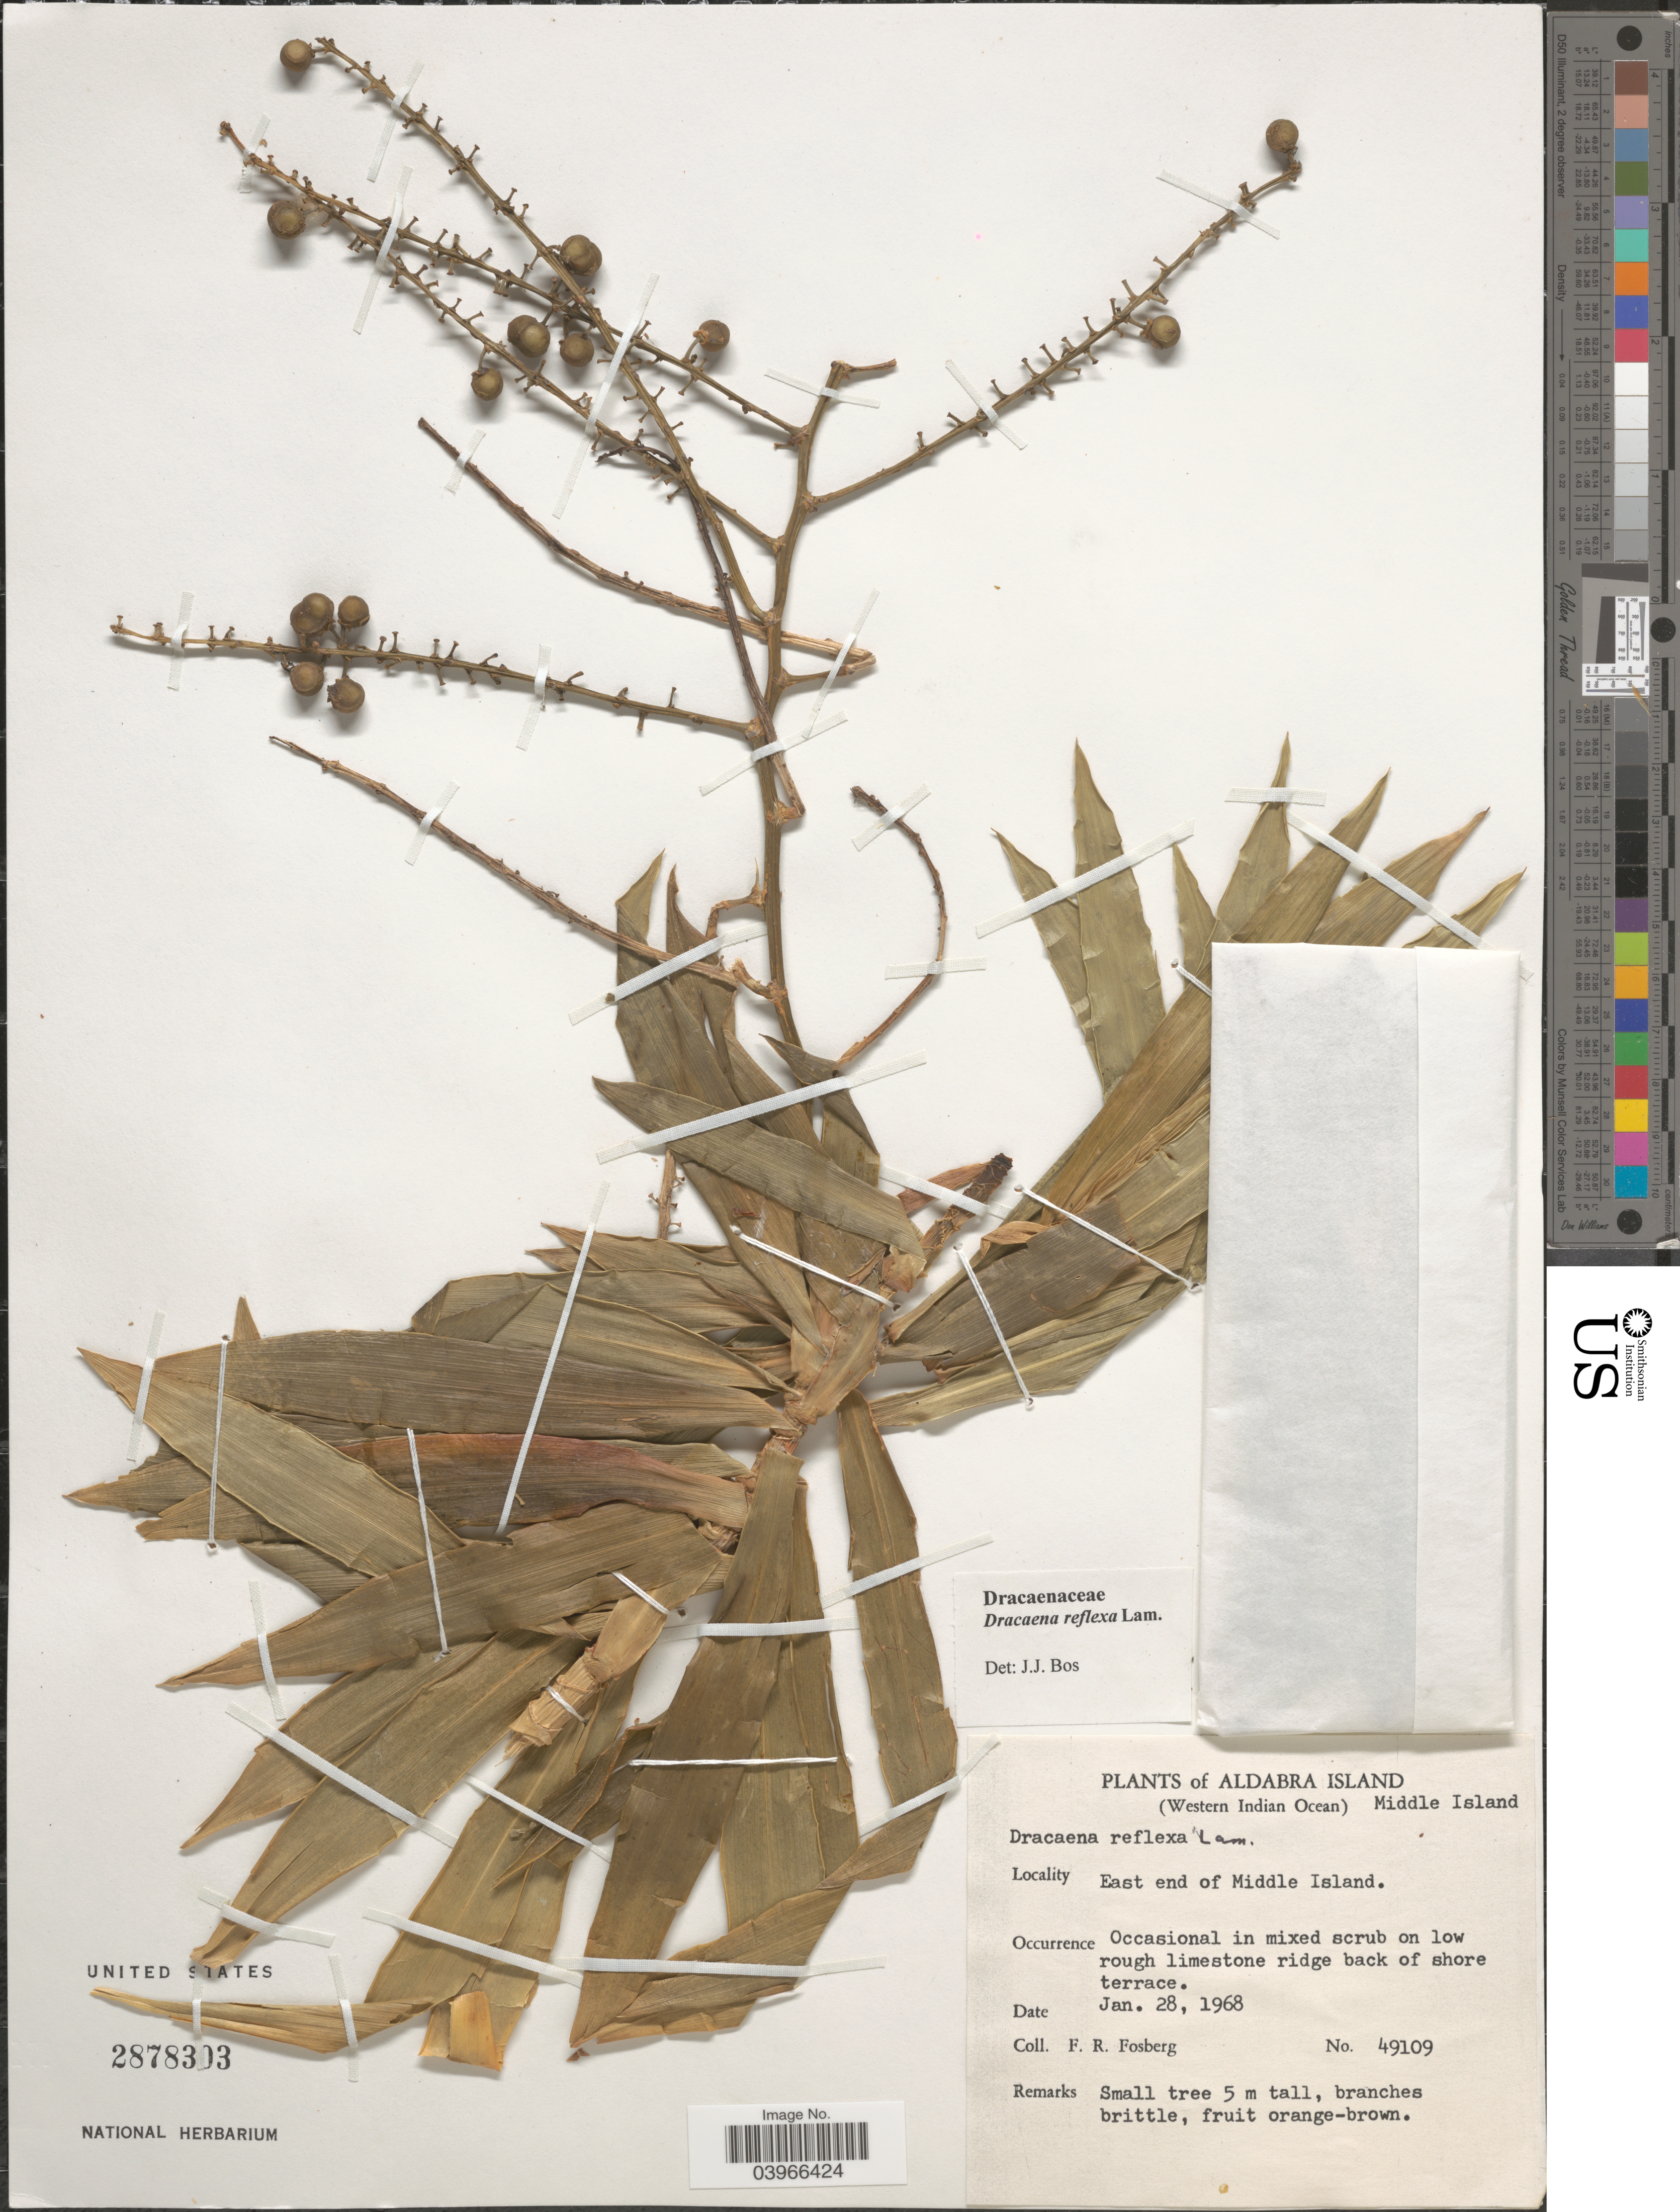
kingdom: Plantae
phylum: Tracheophyta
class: Liliopsida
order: Asparagales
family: Asparagaceae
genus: Dracaena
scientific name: Dracaena reflexa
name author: Lam.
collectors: F. R. Fosberg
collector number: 49109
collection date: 1968-01-28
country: Seychelles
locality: Aldabra Island (Western Indian Ocean) Middle Island. East end of Middle Island.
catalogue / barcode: US 2878303